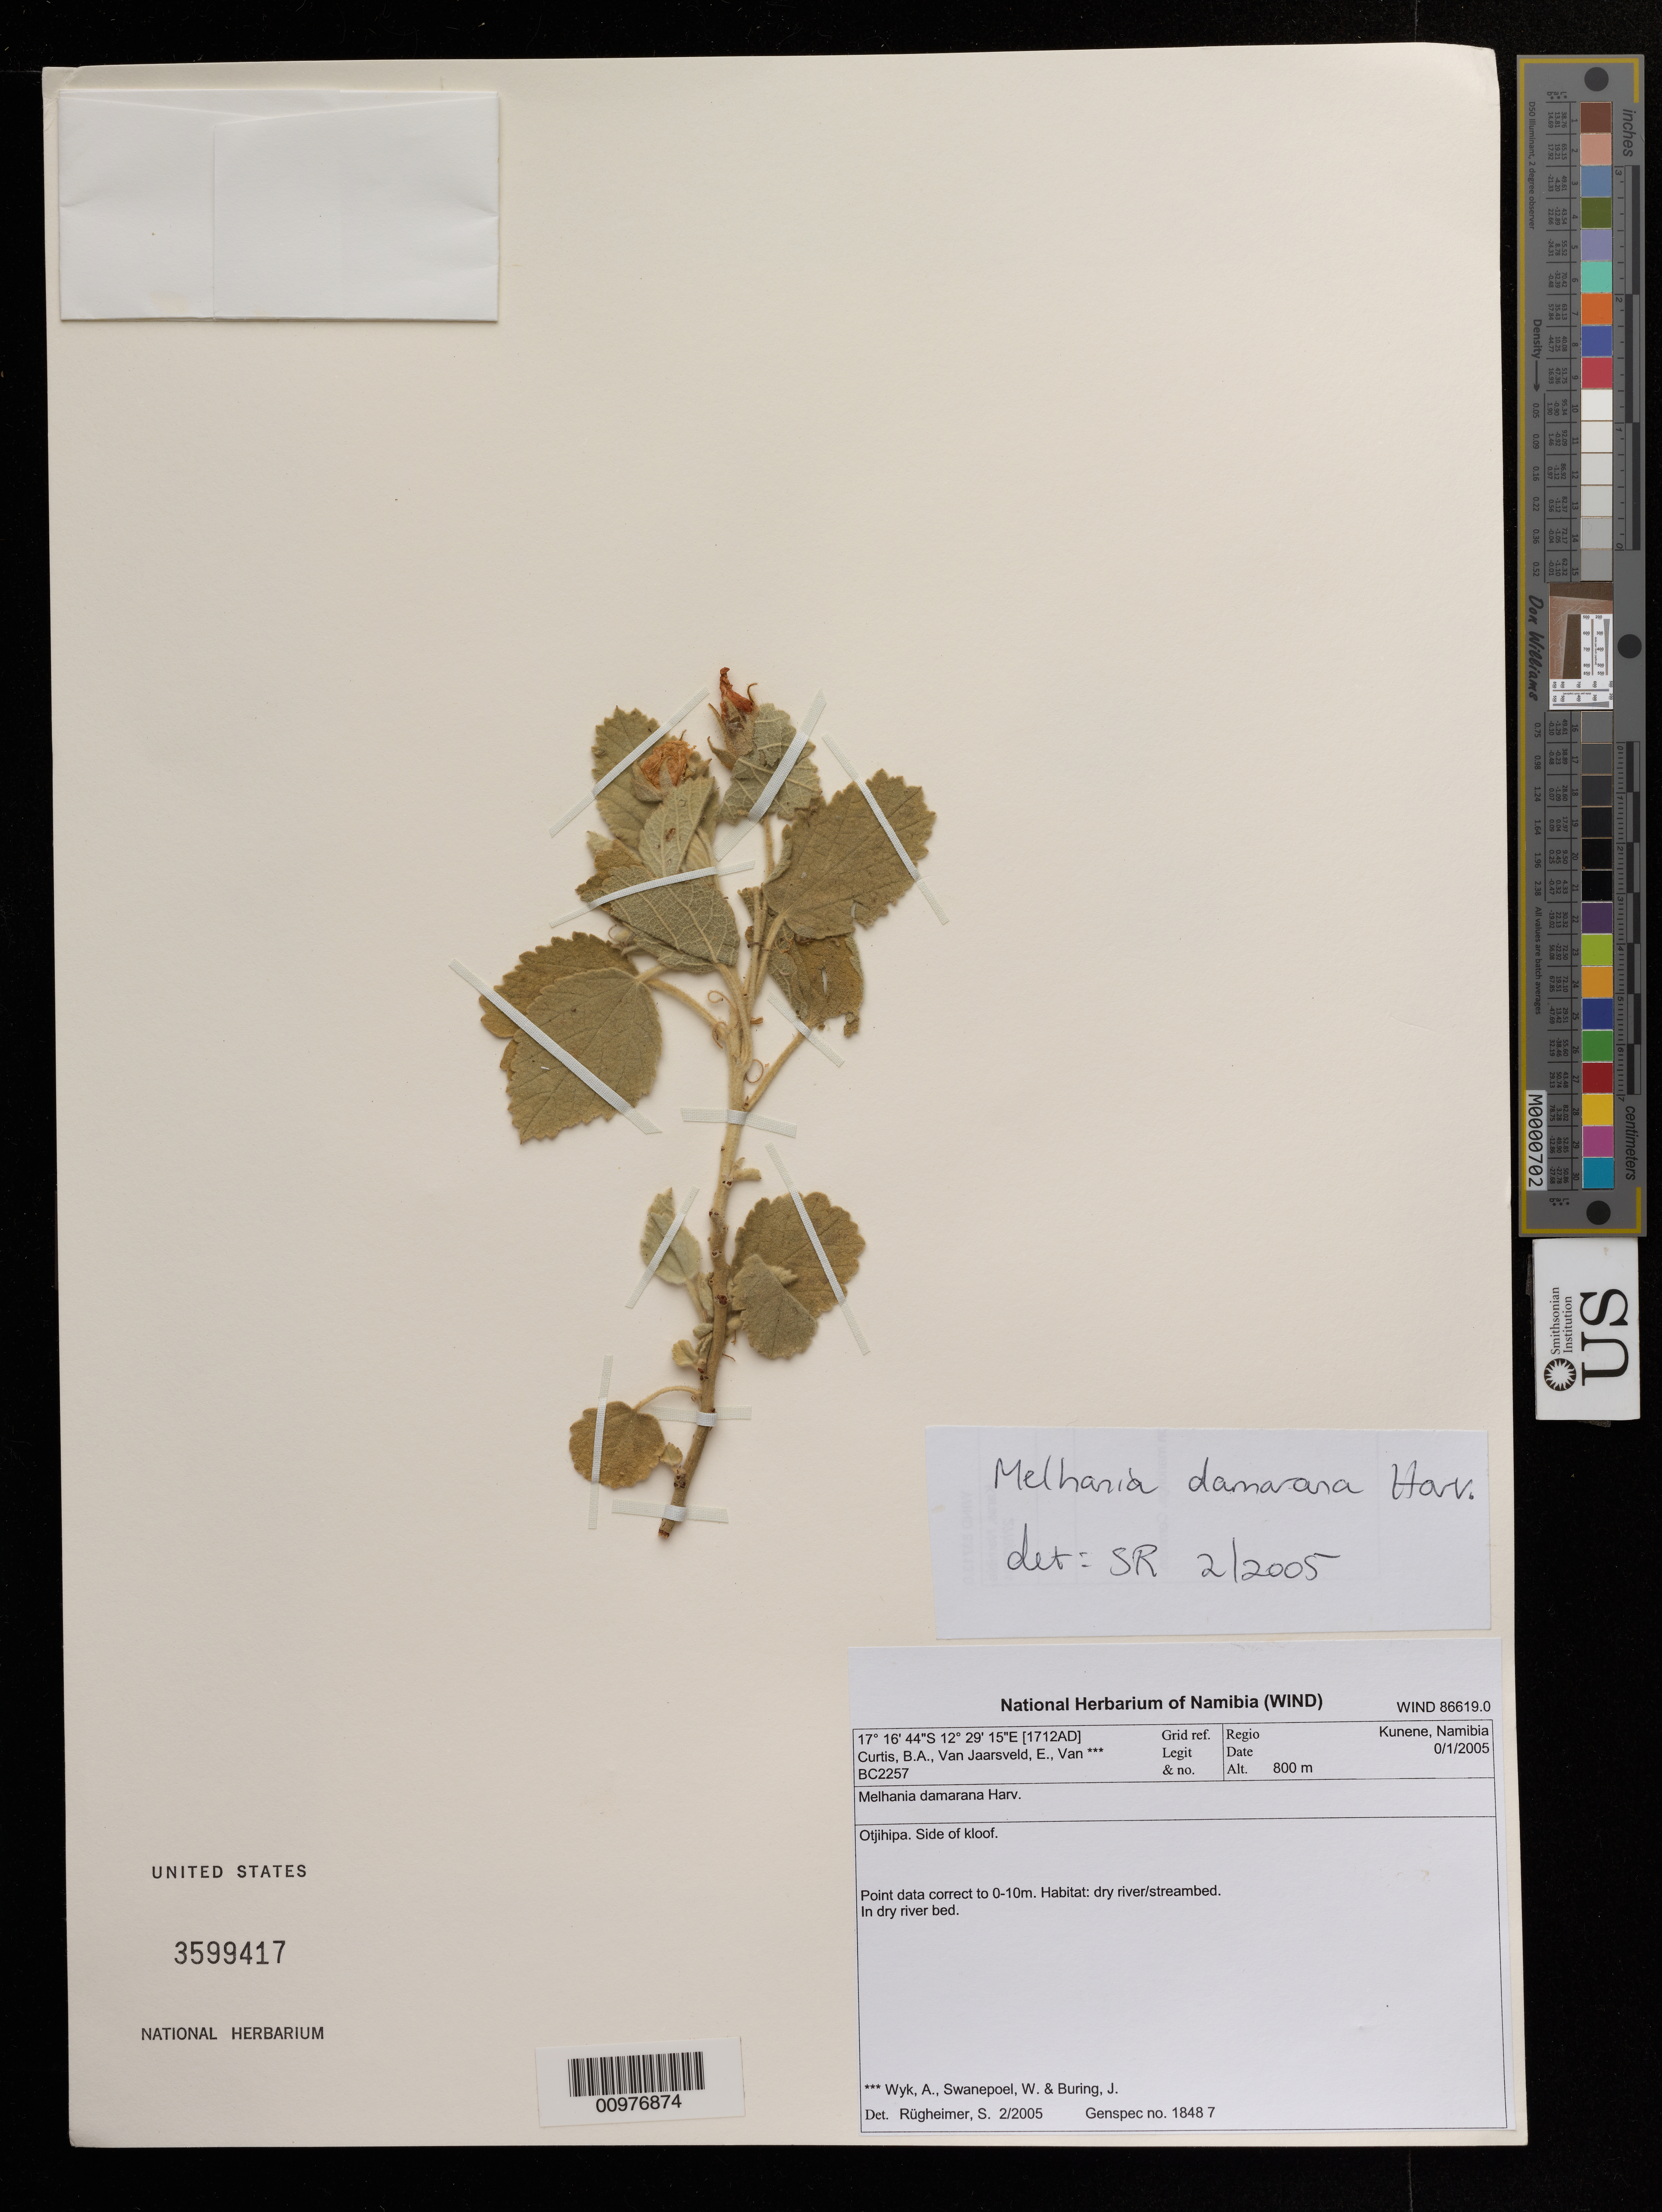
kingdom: Plantae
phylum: Tracheophyta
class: Magnoliopsida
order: Malvales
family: Malvaceae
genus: Melhania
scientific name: Melhania damarana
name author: Harv.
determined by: Rugheimer, S.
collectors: B. A. Curtis et al.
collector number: BC2257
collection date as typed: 0/1/2005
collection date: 2005-01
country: Namibia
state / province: Erongo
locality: Otjihipa. Side of kloof.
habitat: dry river/streambed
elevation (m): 800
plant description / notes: in dry river bed; Point data correct to 1-10 m.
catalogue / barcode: US 3599417